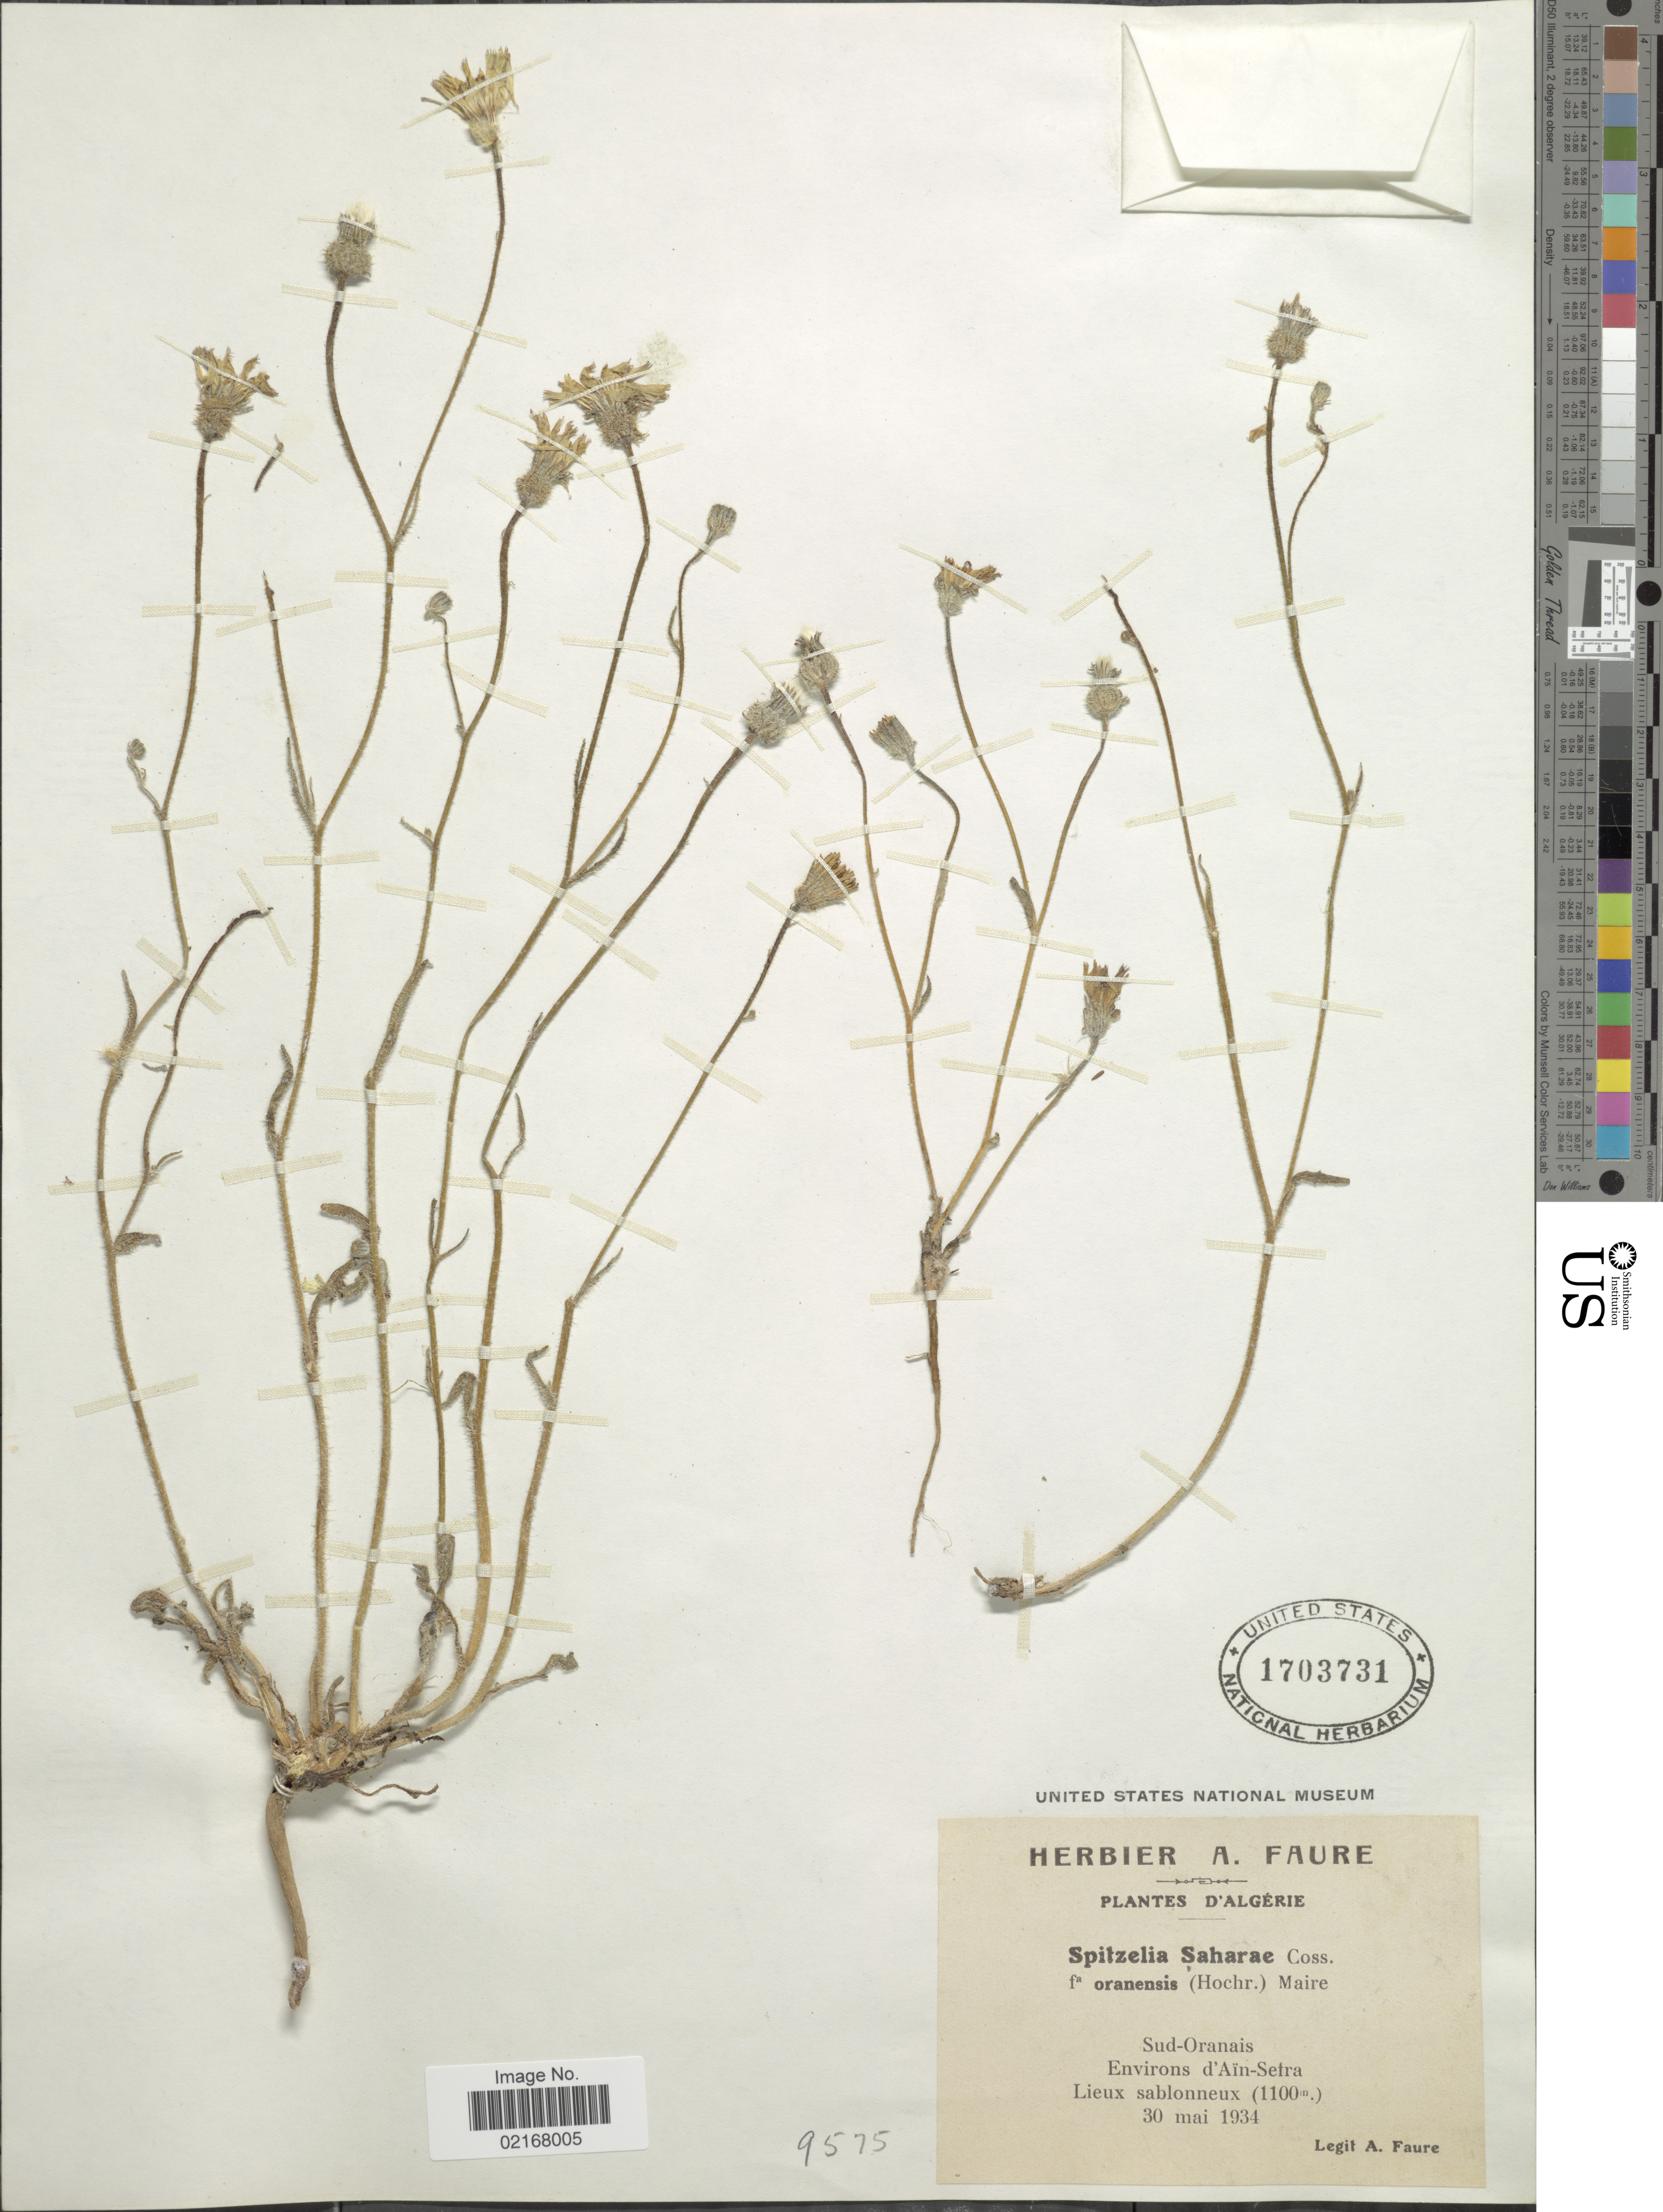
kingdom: Plantae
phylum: Tracheophyta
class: Magnoliopsida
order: Asterales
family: Asteraceae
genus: Picris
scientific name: Picris asplenioides subsp. saharae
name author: (Coss. & Kralik) Dobignard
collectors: A. Faure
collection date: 1934-05-30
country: Algeria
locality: Sud-Oranais. Environs d'Aïn-Setra. Lieux sablonneux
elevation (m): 1100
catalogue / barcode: US 1703731